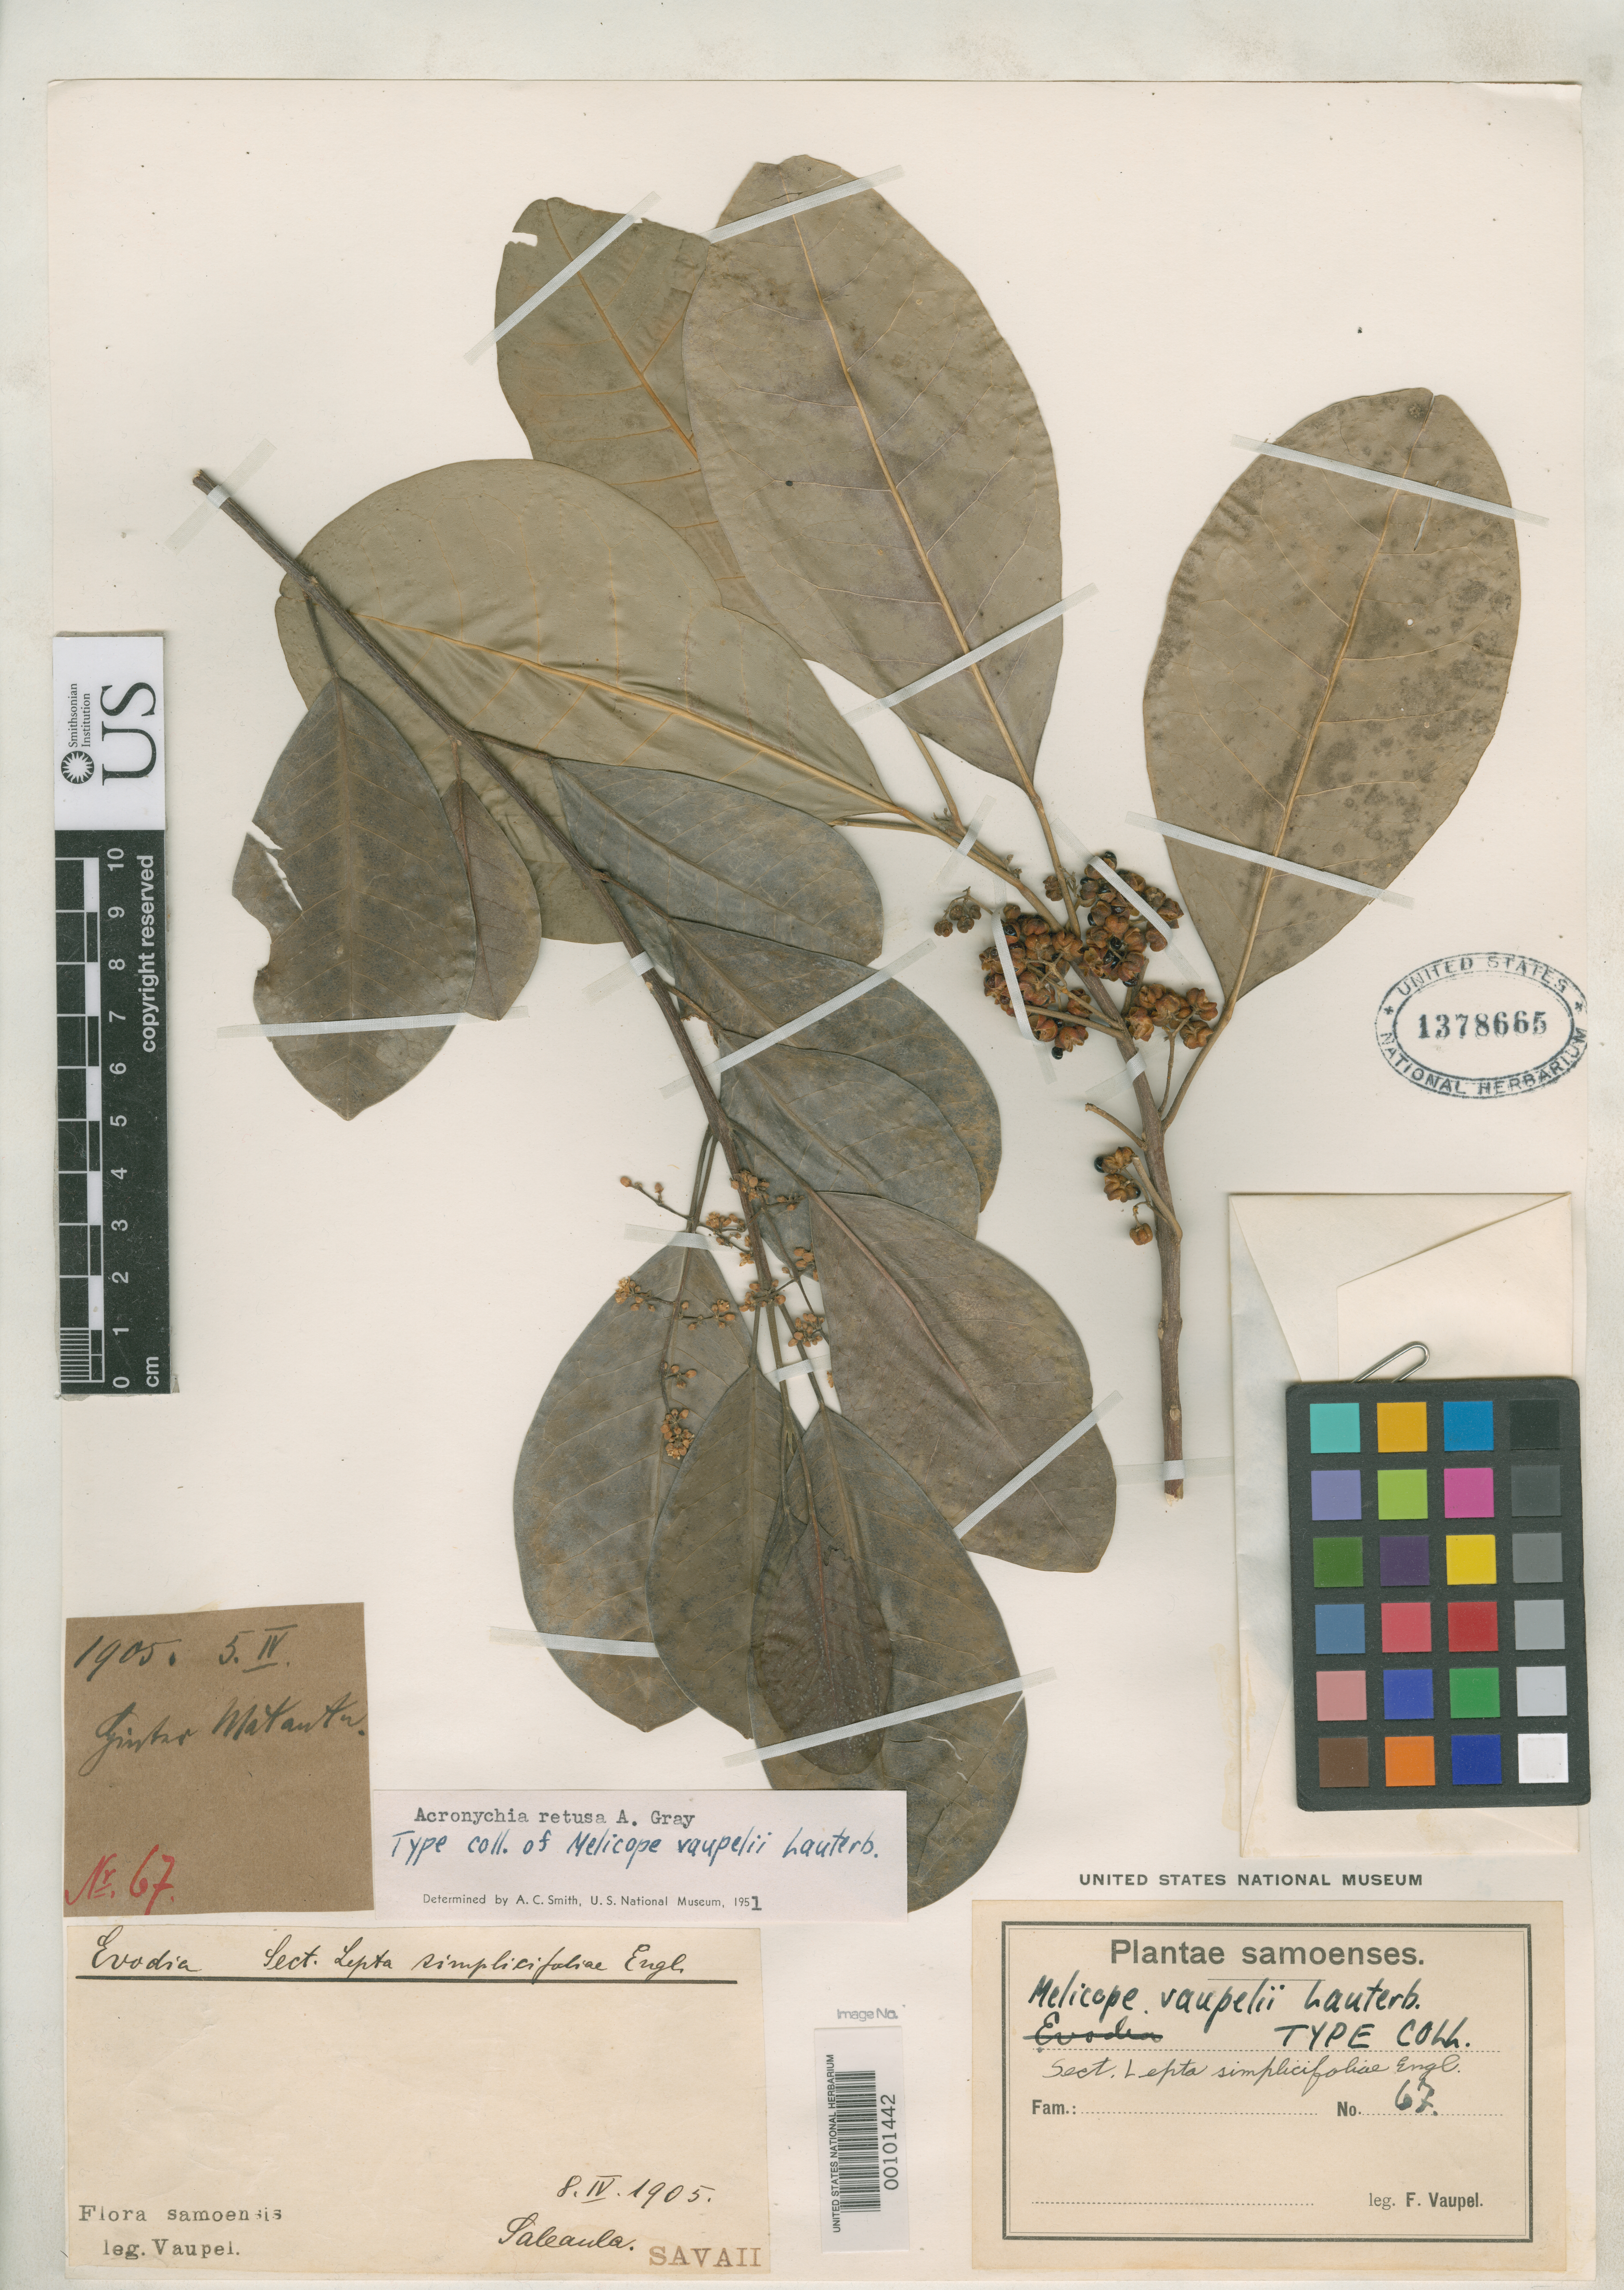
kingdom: Plantae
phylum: Tracheophyta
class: Magnoliopsida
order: Sapindales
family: Rutaceae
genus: Melicope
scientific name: Melicope vaupelii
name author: Lauterb.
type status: Possible Type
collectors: F. Vaupel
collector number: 67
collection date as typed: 08 Apr 1905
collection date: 1905-04-08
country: Samoa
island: Savai'i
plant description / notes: Possibly original material but dubiously type collection. According to protologue & holotype (B), type was collected 8 Aug. 1905.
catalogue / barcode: US 1378665